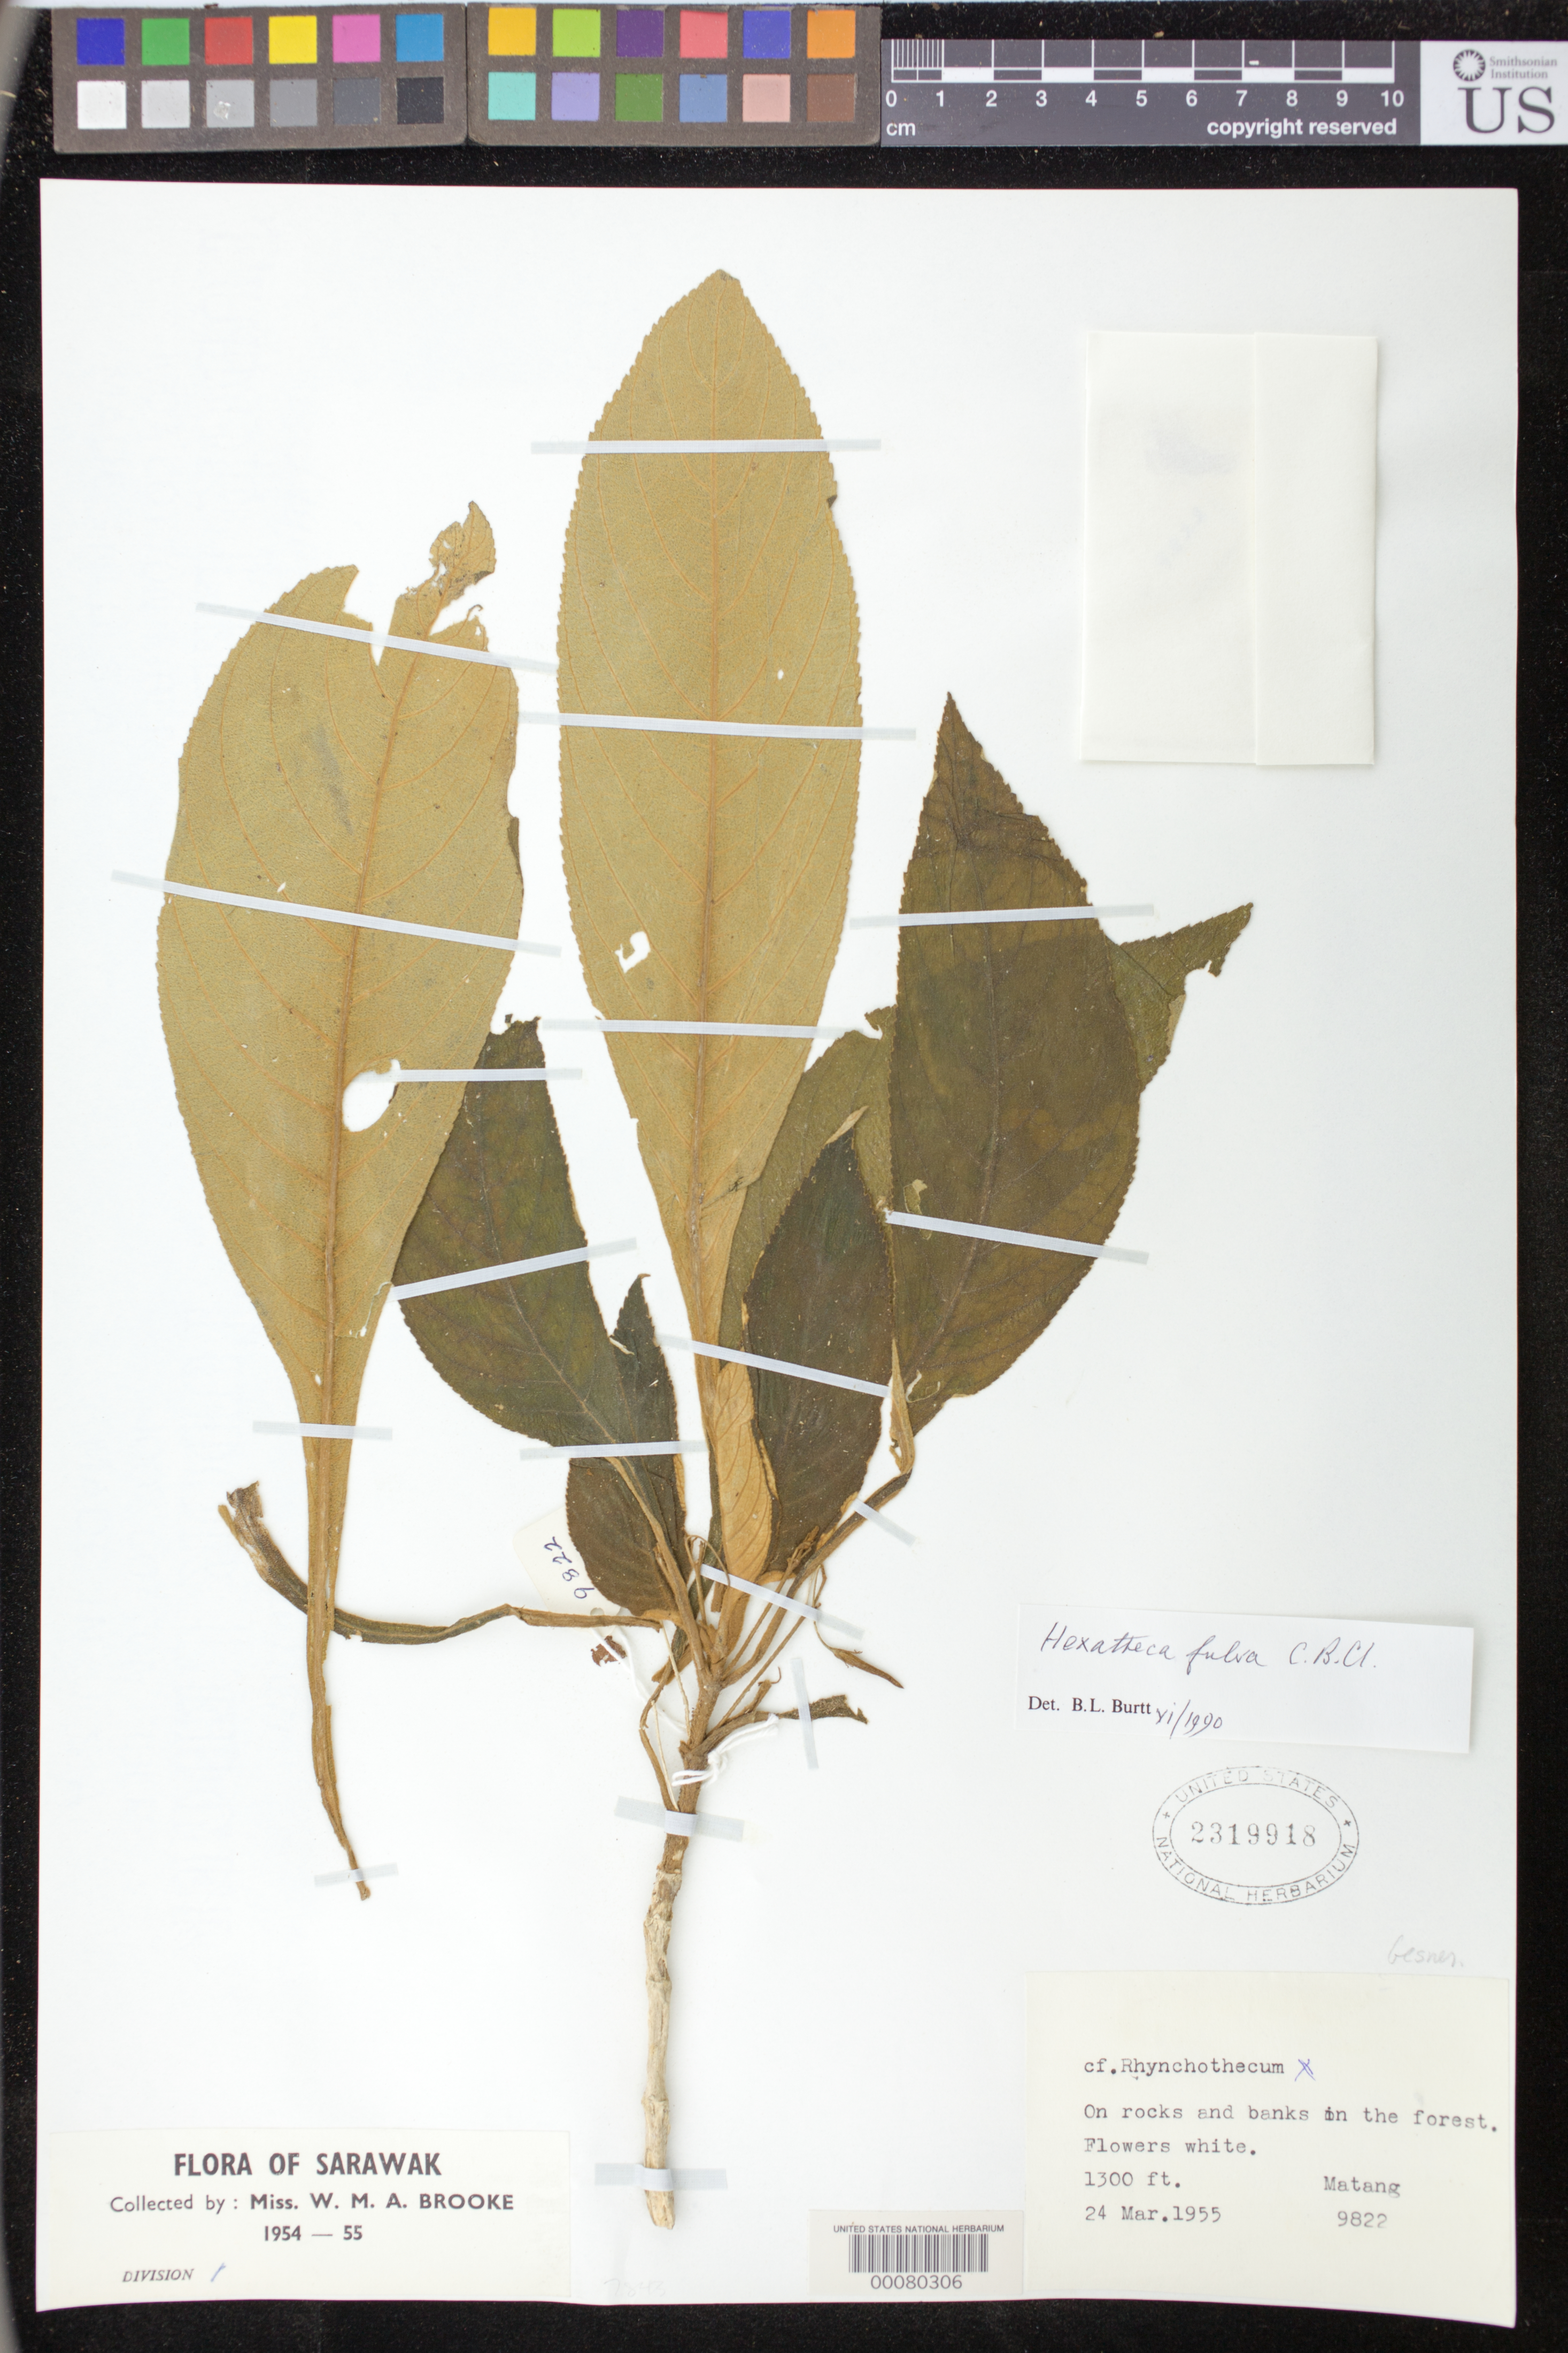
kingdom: Plantae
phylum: Tracheophyta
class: Magnoliopsida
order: Lamiales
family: Gesneriaceae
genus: Hexatheca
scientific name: Hexatheca fulva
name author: C.B. Clarke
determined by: Burtt, B. L.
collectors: W. Brooke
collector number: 9922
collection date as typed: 24 Mar 1955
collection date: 1955-03-24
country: Malaysia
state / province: Sarawak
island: Borneo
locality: Matang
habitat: On rocks and banks in the forest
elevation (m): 396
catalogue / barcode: US 2319918